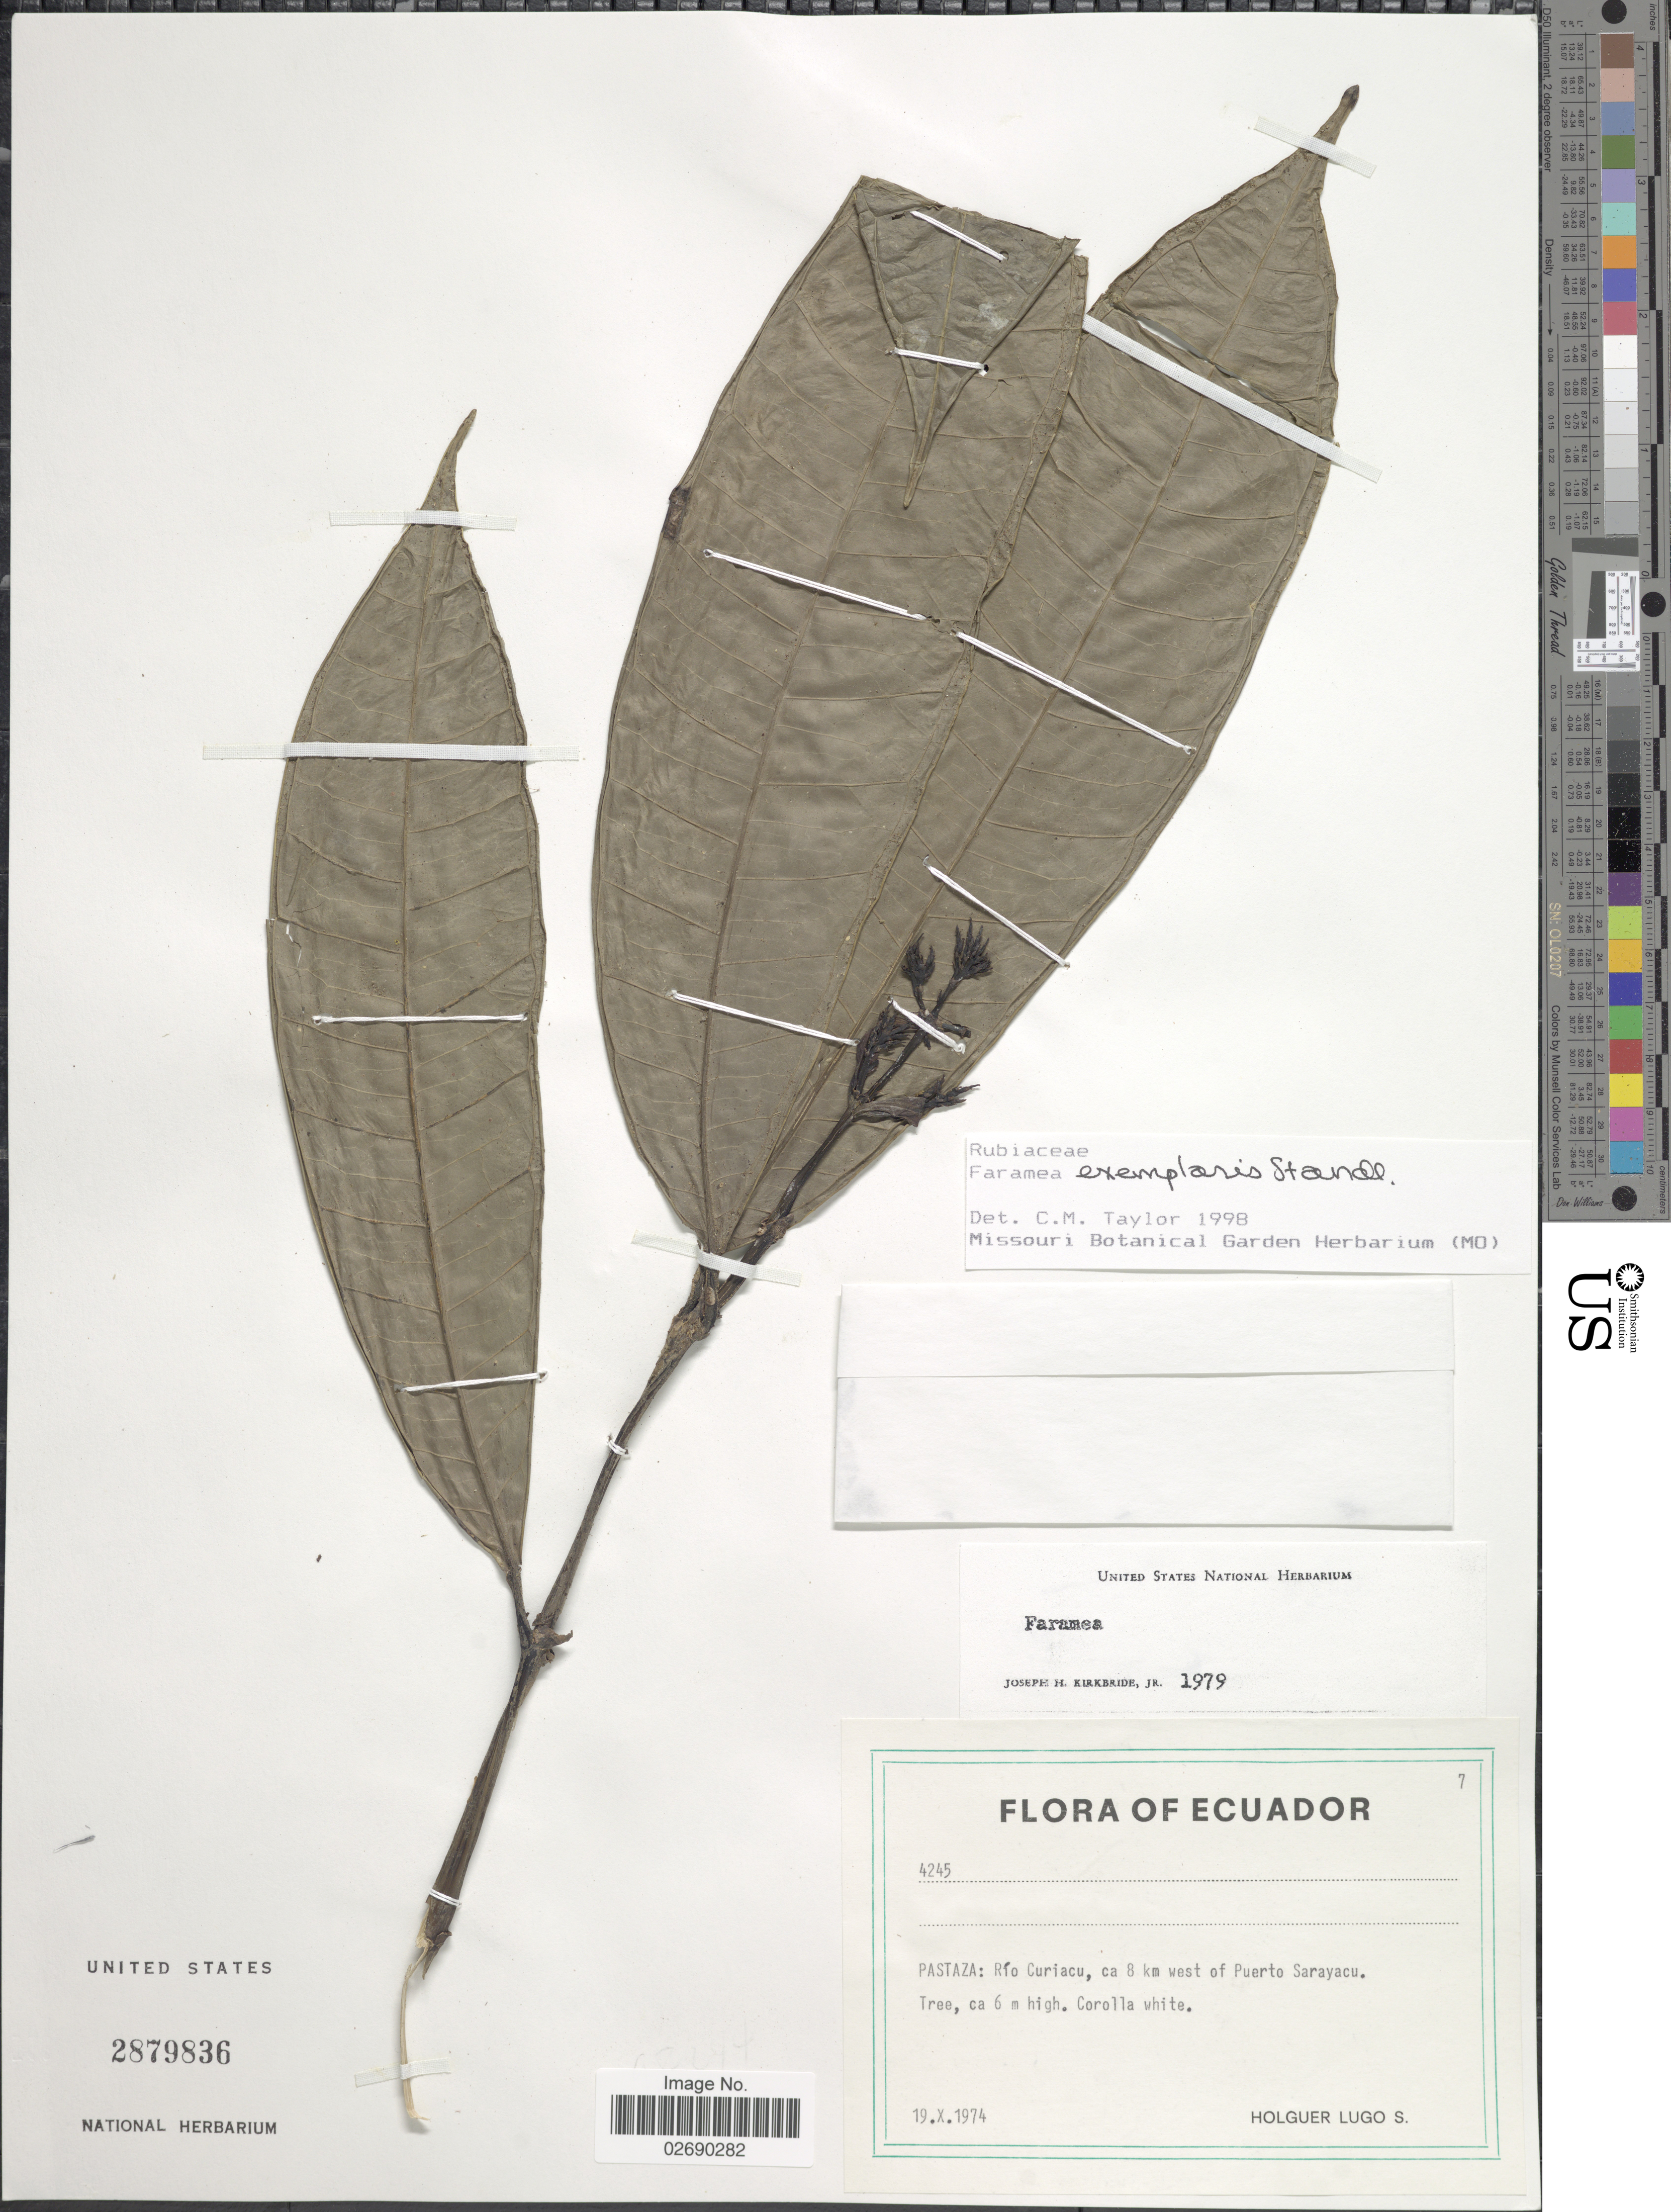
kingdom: Plantae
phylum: Tracheophyta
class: Magnoliopsida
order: Gentianales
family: Rubiaceae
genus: Faramea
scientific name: Faramea exemplaris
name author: Standl.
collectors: H. Lugo S.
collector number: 4245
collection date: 1974-10-19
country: Ecuador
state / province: Pastaza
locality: Río Curiacu, ca 8 km west of Puerto Sarayacu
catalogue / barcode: US 2879836